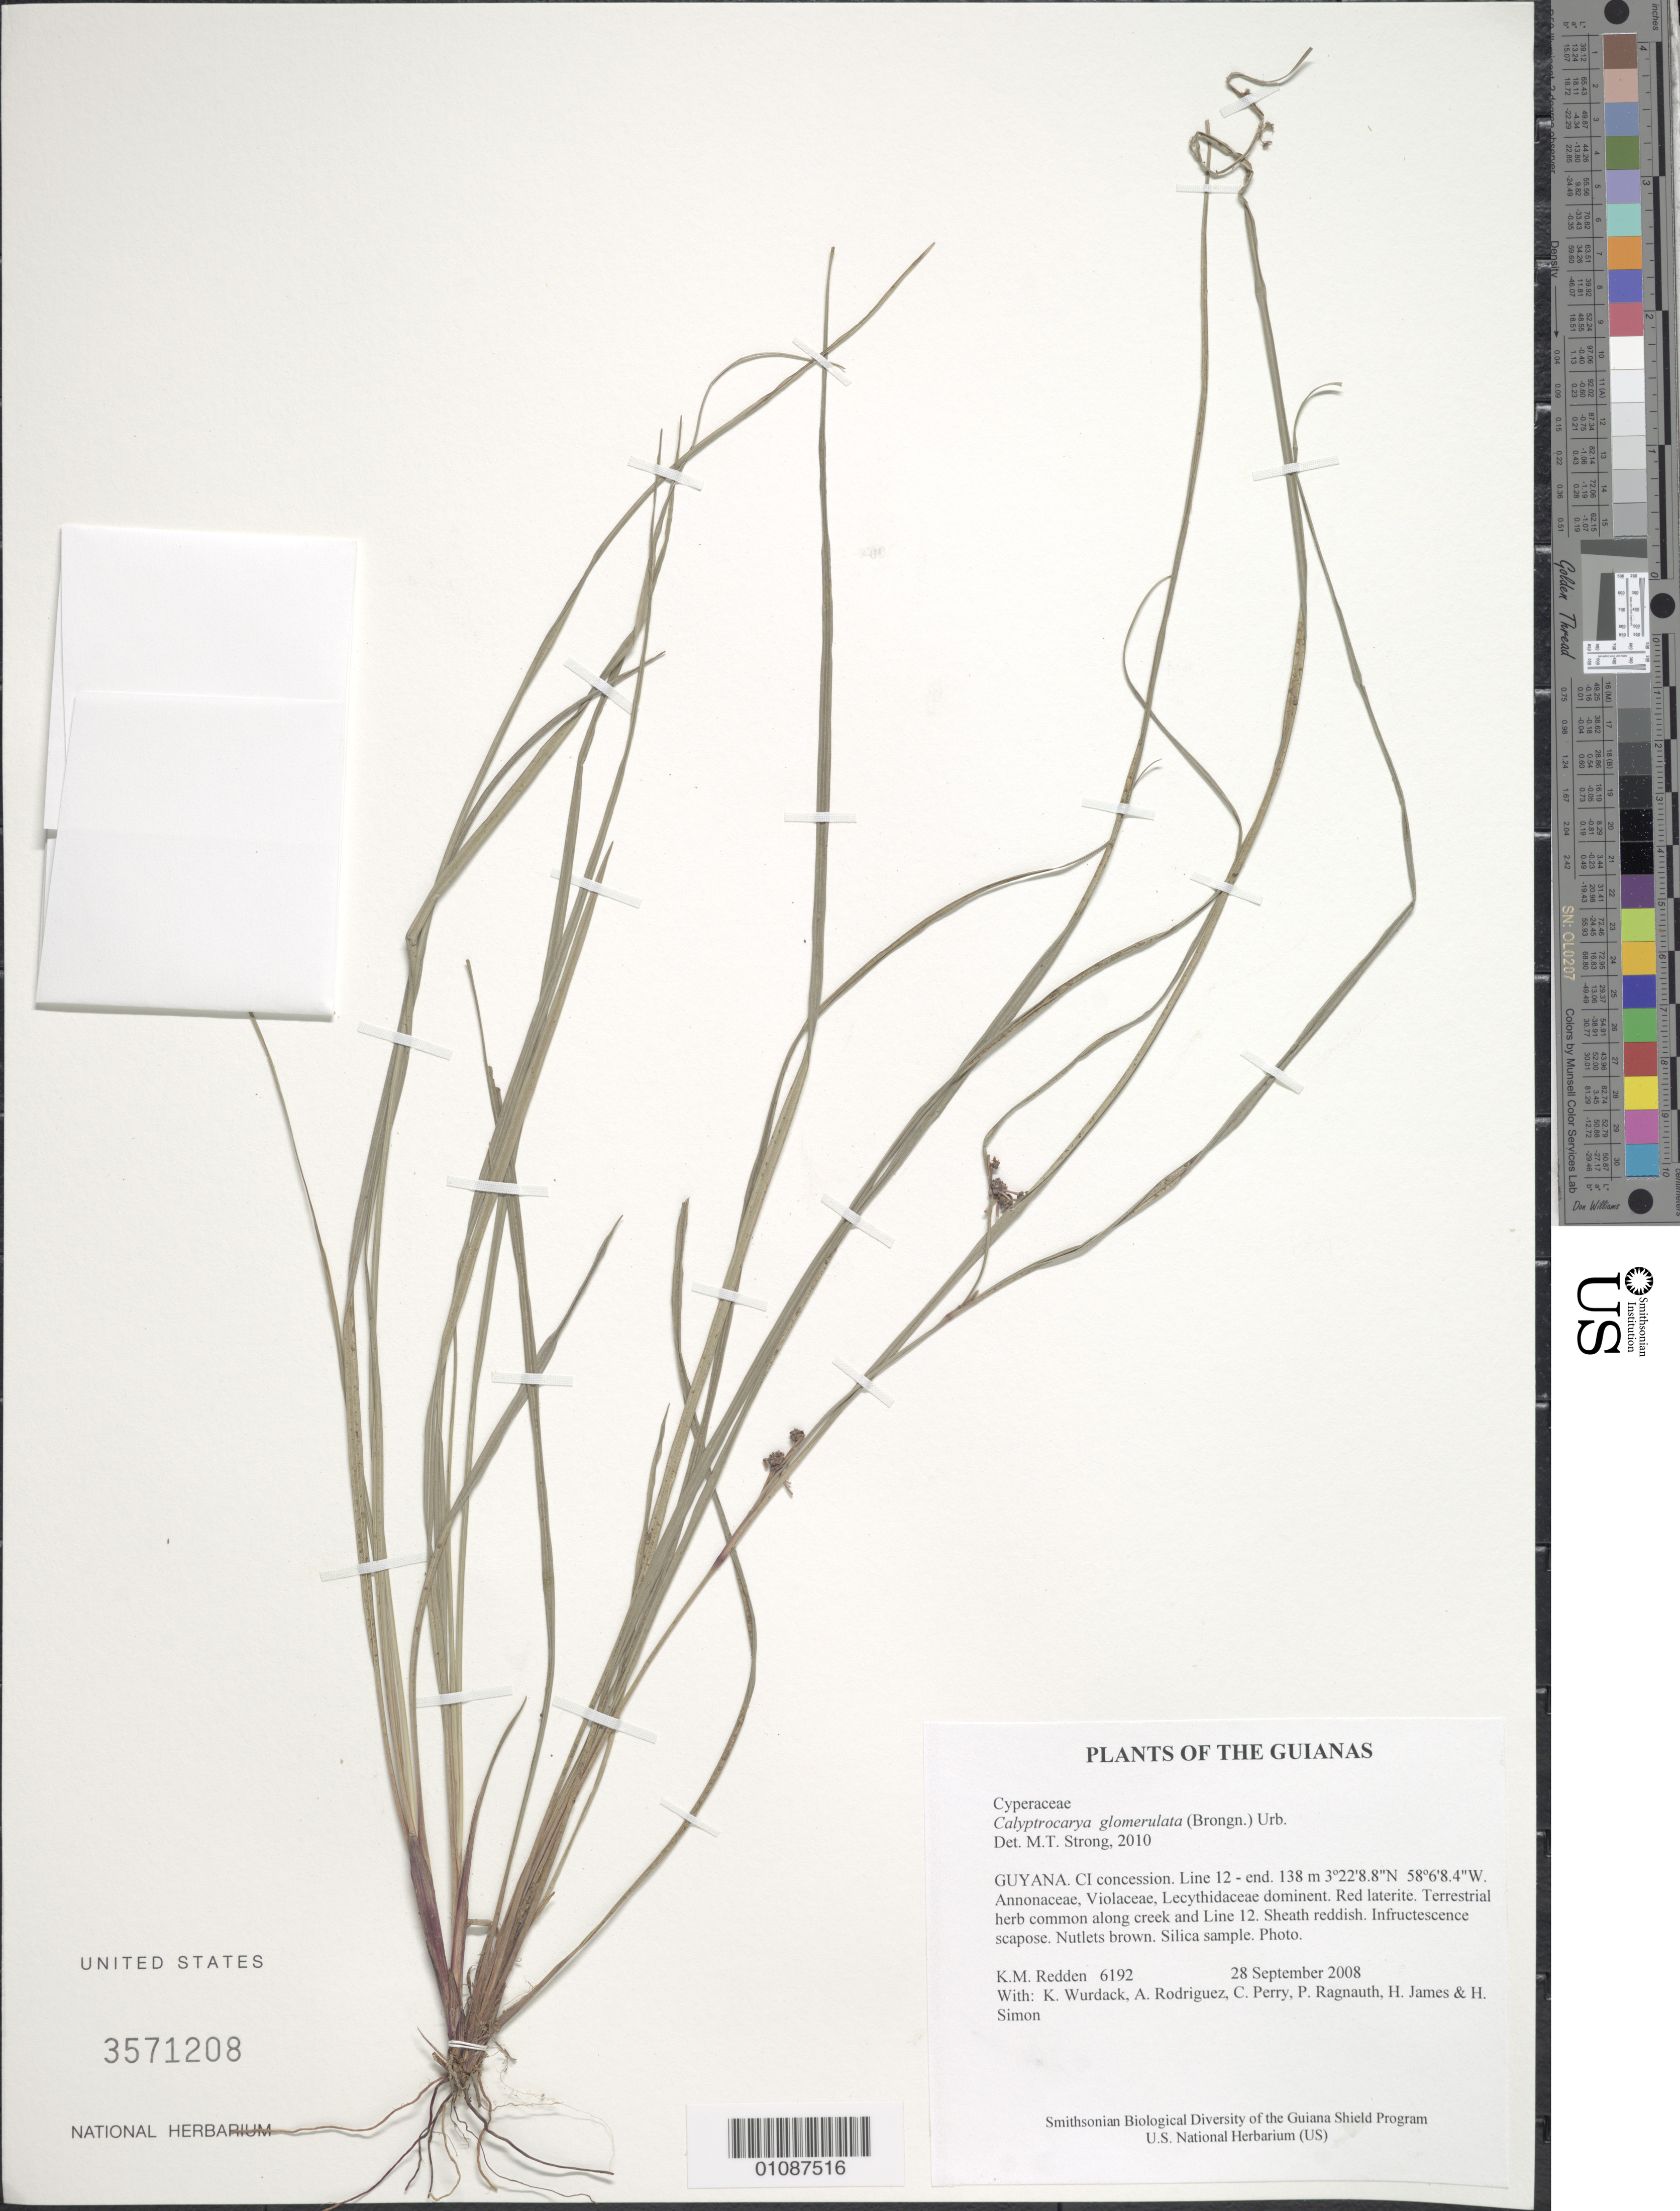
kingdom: Plantae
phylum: Tracheophyta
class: Liliopsida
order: Poales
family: Cyperaceae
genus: Calyptrocarya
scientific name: Calyptrocarya glomerulata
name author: (Brongn.) Urb.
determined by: Strong, M. T., (US), Smithsonian Institution - National Museum of Natural History (UNITED STATES)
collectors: K. M. Redden, K. Wurdack, A. Rodriguez, C. Perry, P. Ragnauth, H. James & H. Simon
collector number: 6192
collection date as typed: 28 September 2008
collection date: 2008-09-28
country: Guyana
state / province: U. Takutu-U. Essequibo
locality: CI concession. Line 12 - end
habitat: Annonaceae, Violaceae, Lecythidaceae dominant. Red laterite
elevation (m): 138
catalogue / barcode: US 3571208